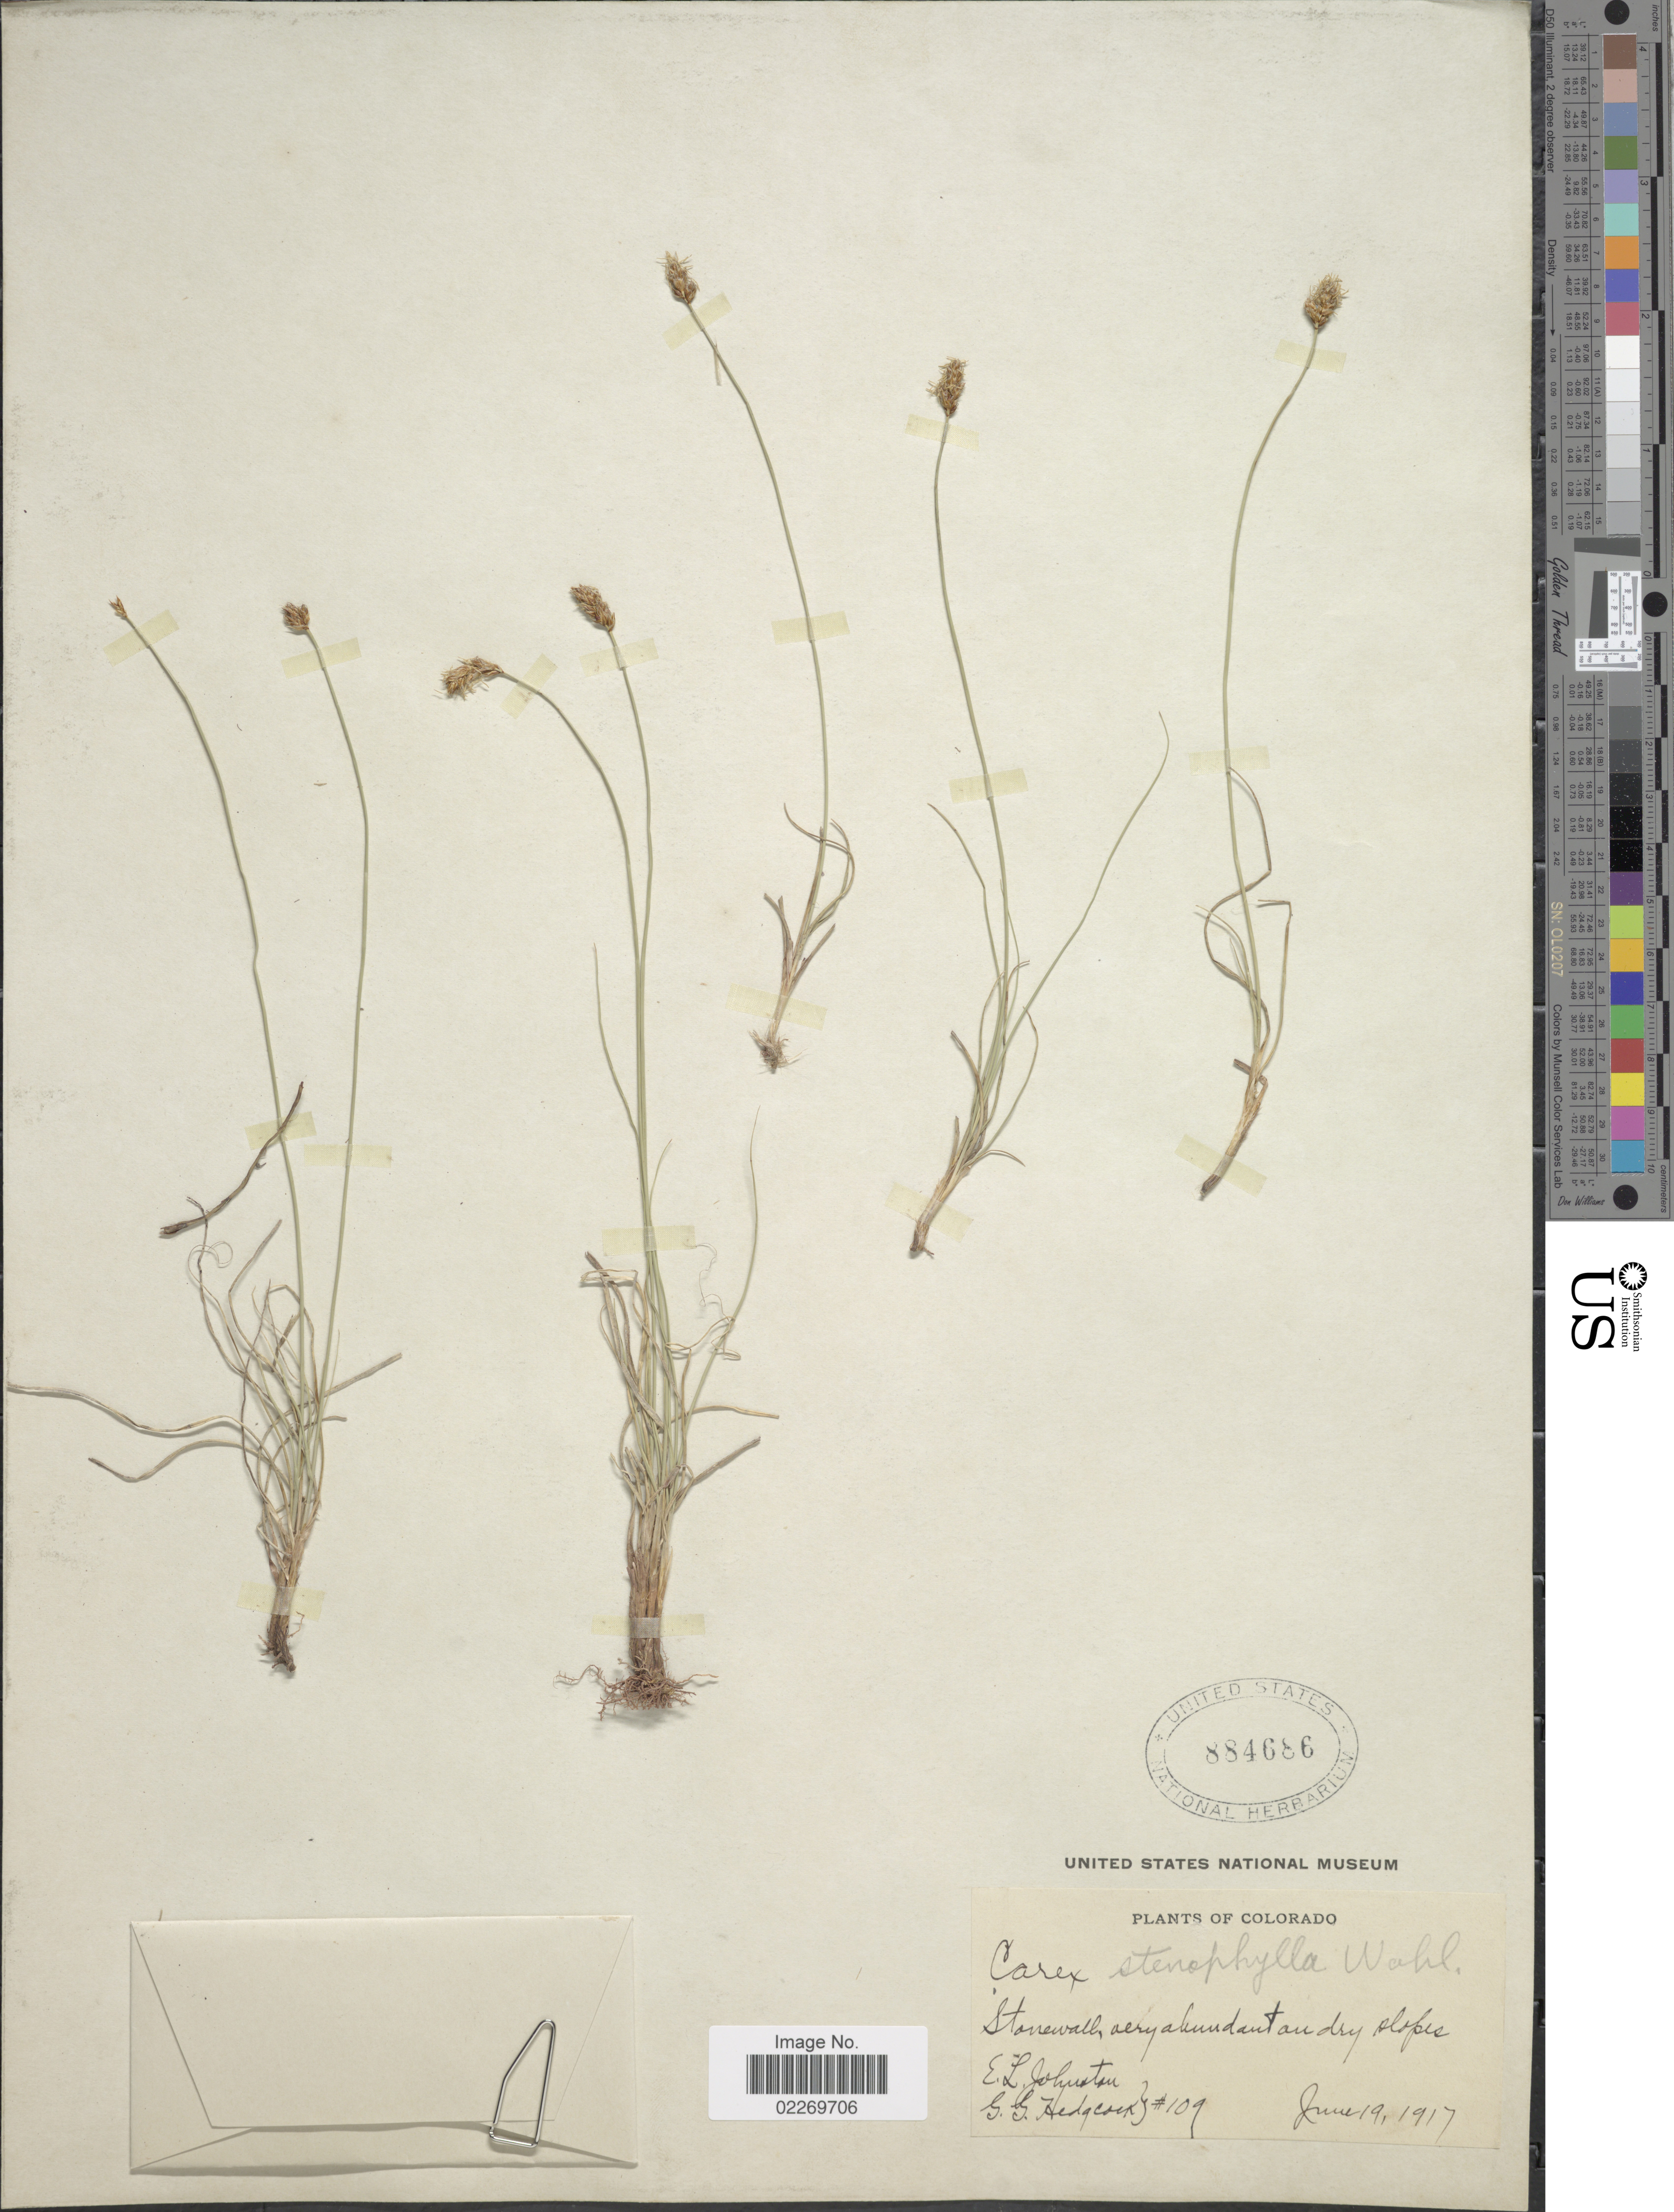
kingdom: Plantae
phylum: Tracheophyta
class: Liliopsida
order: Poales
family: Cyperaceae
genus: Carex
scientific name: Carex eleocharis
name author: L.H. Bailey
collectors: E. L. Johnston & G. Hedgcock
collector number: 109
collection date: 1917-06-19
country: United States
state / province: Colorado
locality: Stonewall, very abundant on dry slopes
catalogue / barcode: US 884686